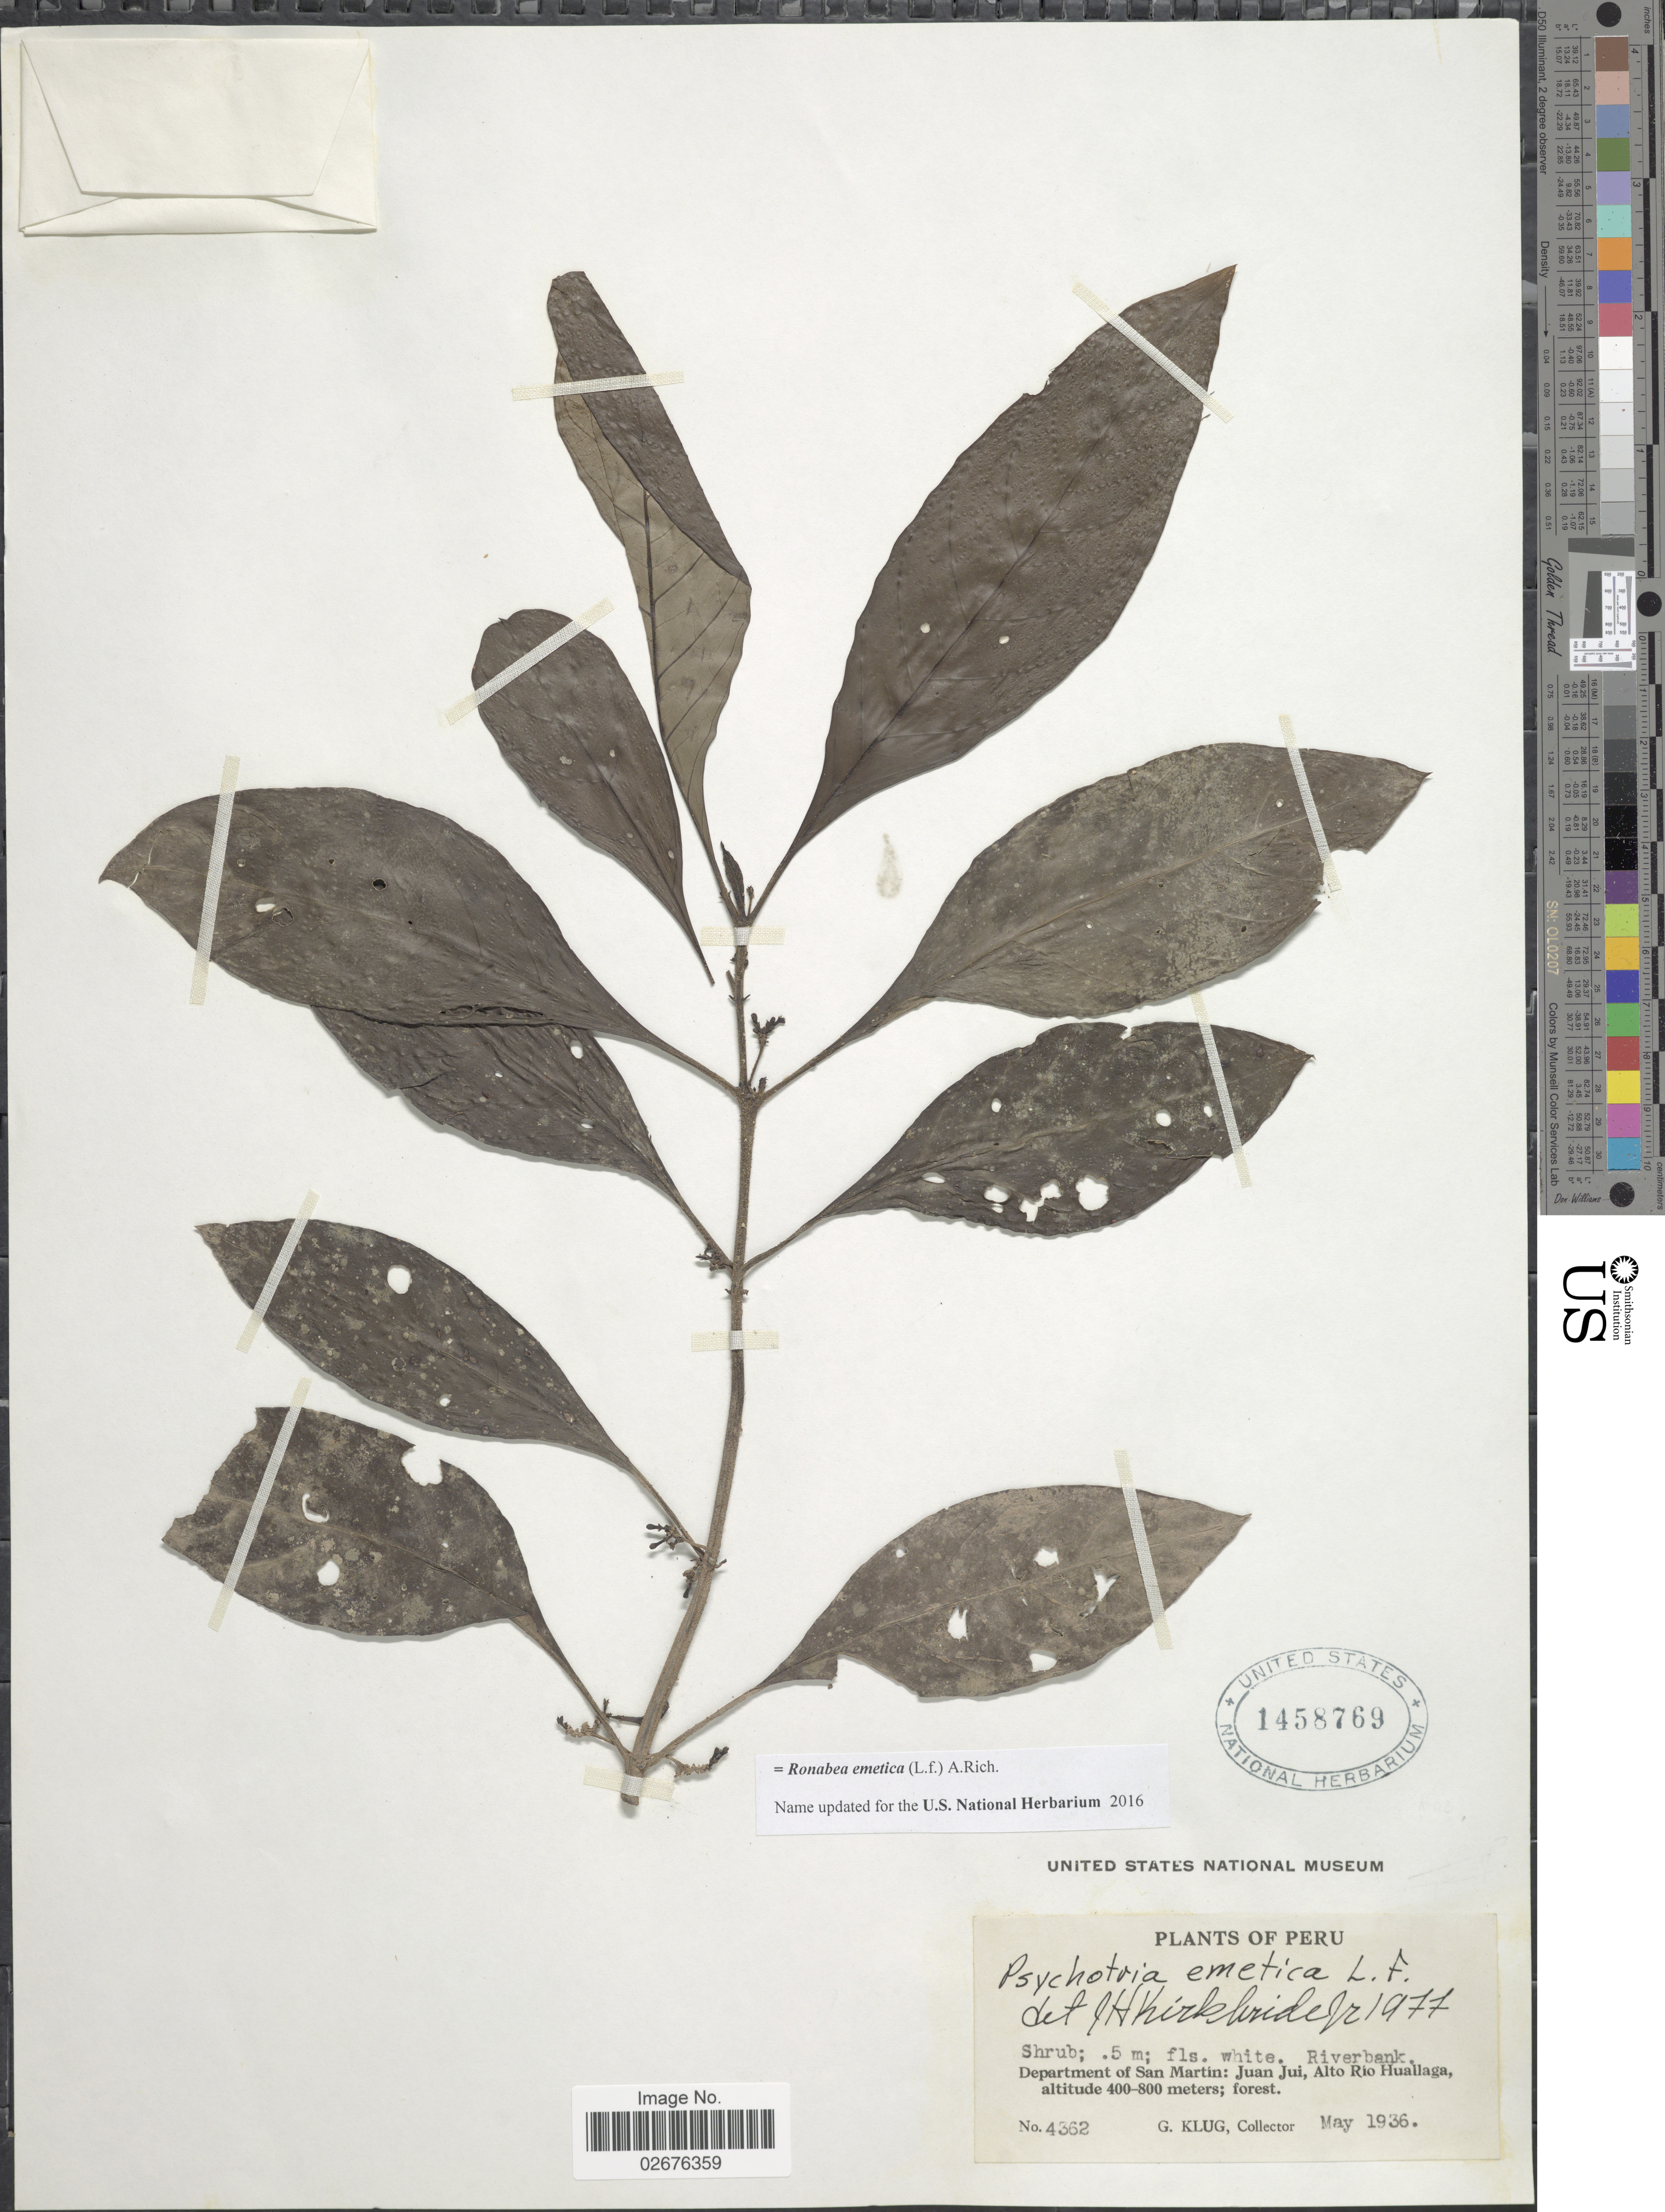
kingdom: Plantae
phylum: Tracheophyta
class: Magnoliopsida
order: Gentianales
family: Rubiaceae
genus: Ronabea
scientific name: Ronabea emetica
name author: (L. f.) A. Rich.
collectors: G. Klug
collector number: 4362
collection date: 1936-05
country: Peru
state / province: San Martín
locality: Juan Jui, Alto Rio Huallaga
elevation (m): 400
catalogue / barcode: US 1458769